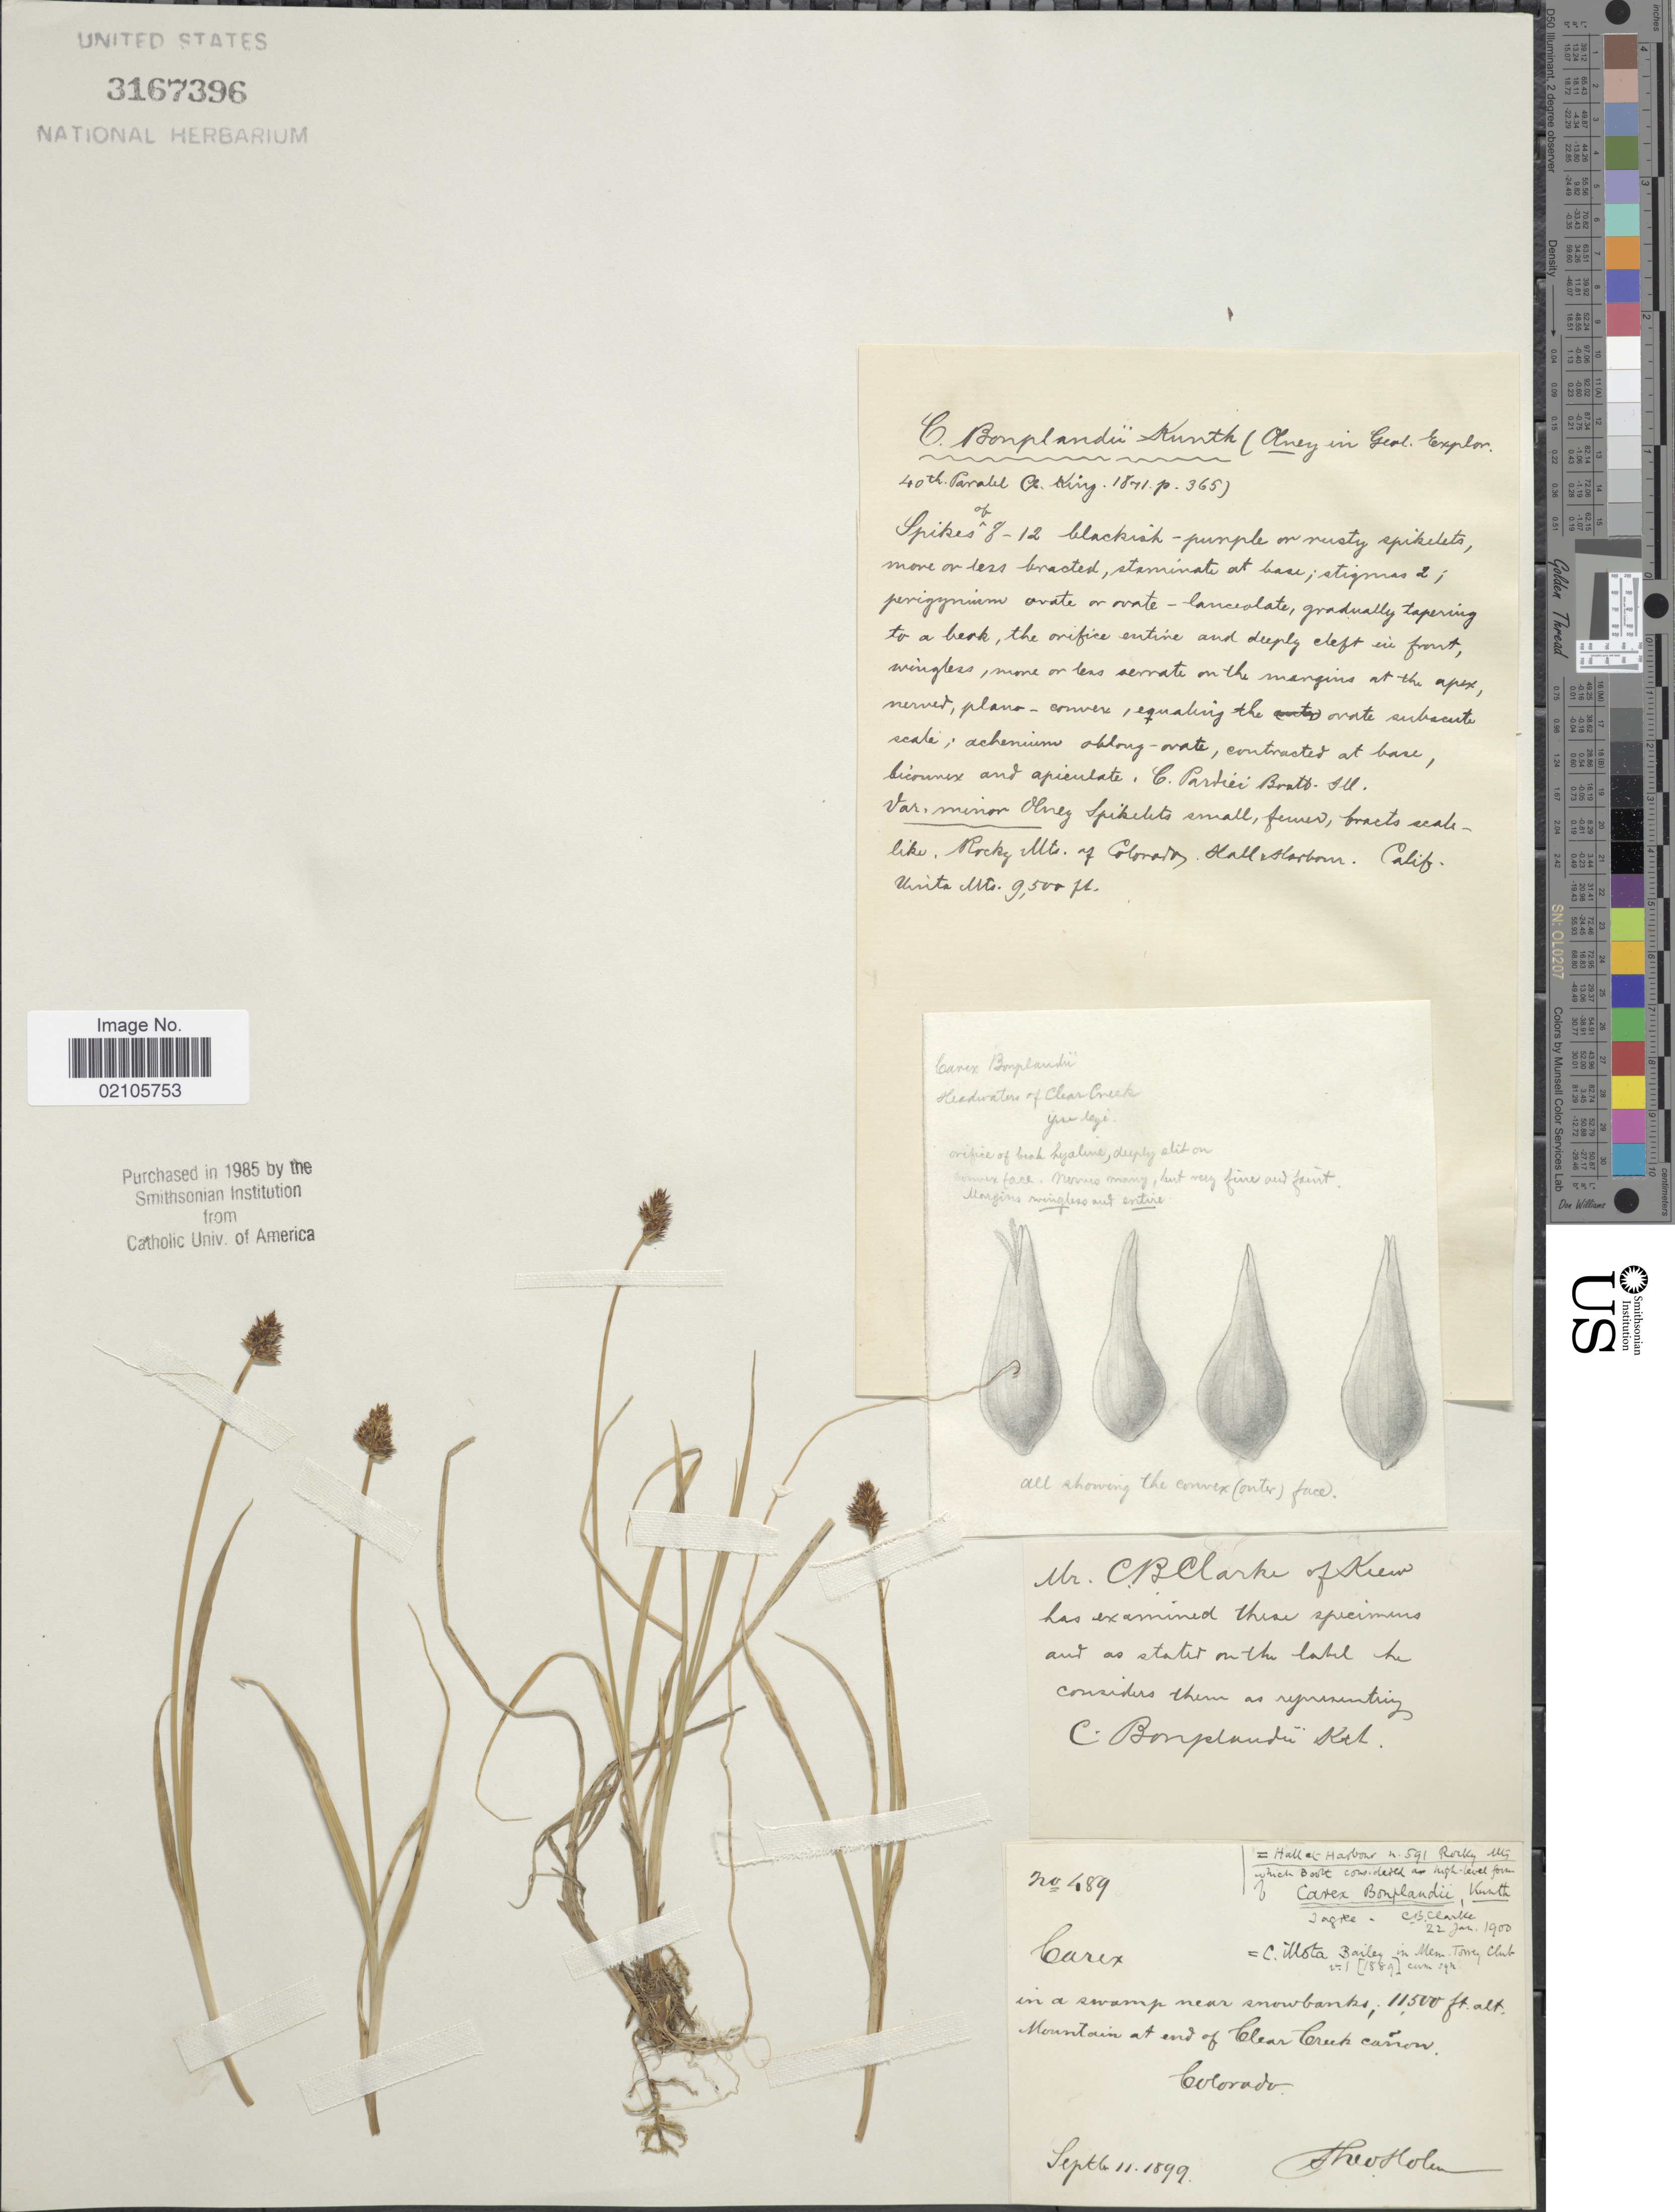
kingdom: Plantae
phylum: Tracheophyta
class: Liliopsida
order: Poales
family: Cyperaceae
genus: Carex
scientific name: Carex bonplandii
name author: Kunth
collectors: H. T. Holm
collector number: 489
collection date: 1899-09-11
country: United States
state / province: Colorado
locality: In a swamp near the snowbanks Mountain at end of Clear Creek canon. Rocky Mts of Colorado.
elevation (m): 2896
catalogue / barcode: US 3167396